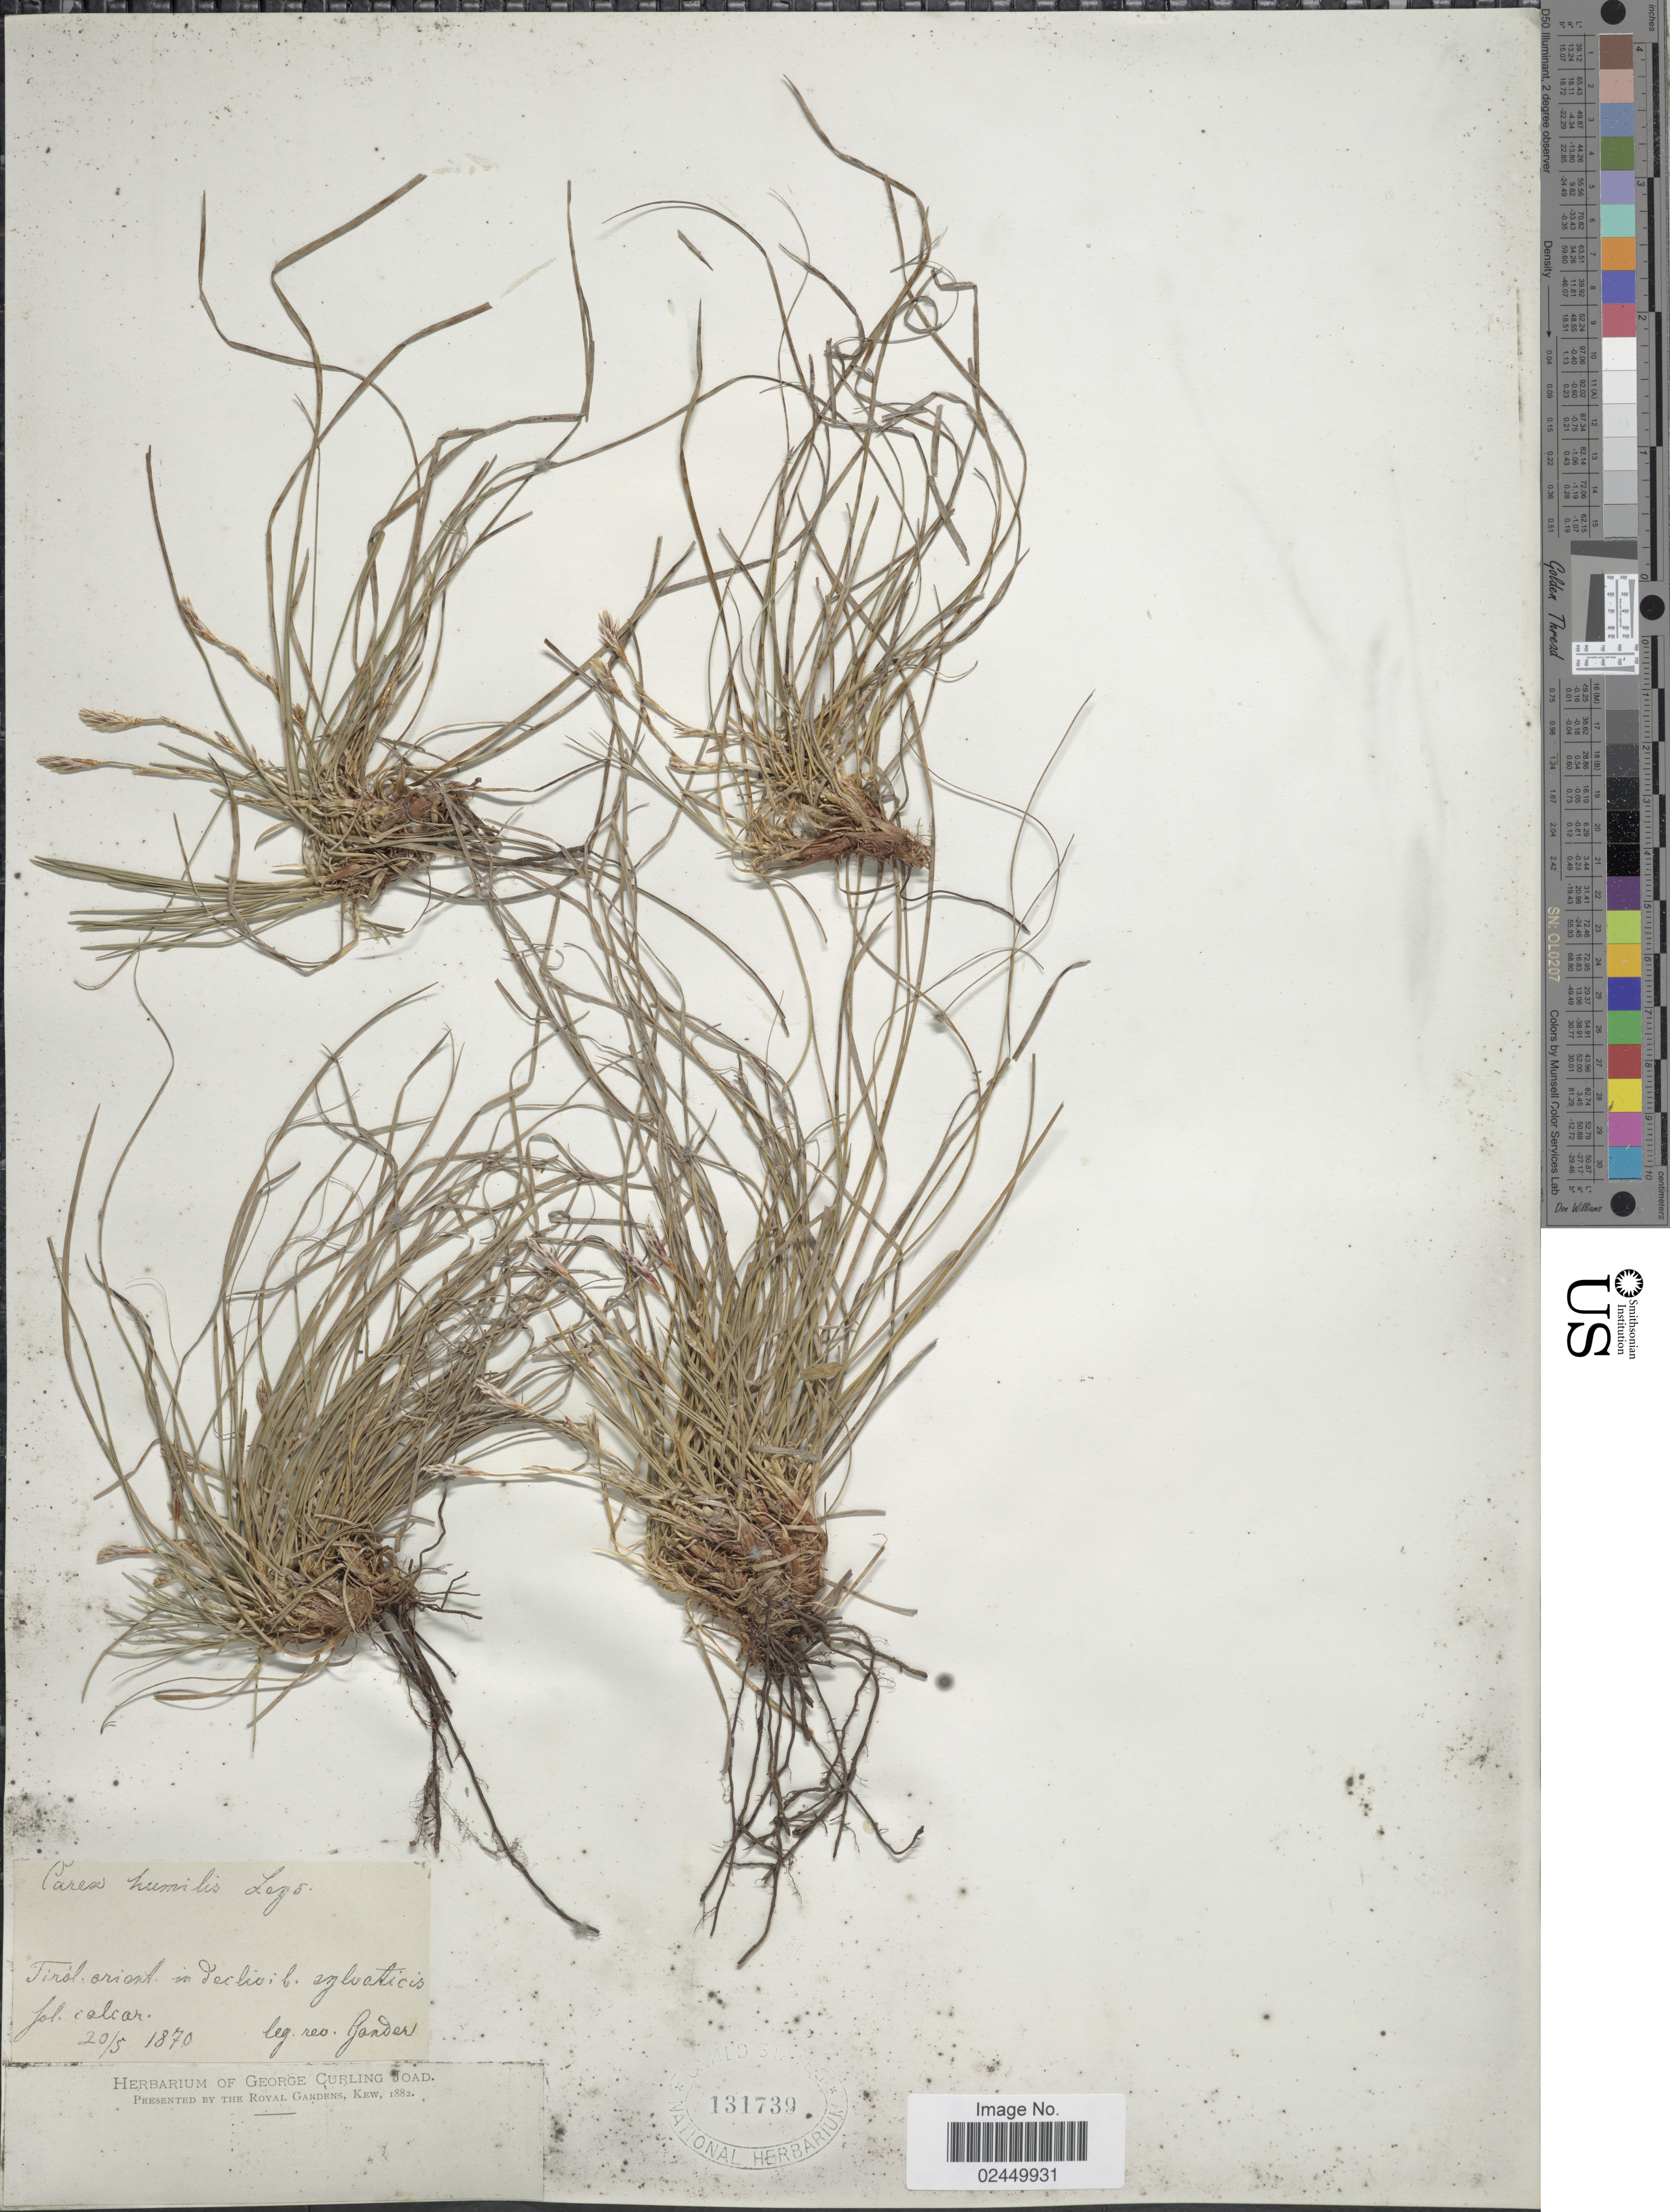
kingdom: Plantae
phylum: Tracheophyta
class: Liliopsida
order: Poales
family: Cyperaceae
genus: Carex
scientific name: Carex humilis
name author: Leyss.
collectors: Gander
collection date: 1870-05-20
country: Austria / Italy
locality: Tirol orient. in declivi b. sylvaticis fol. calcar.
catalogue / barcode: US 131739